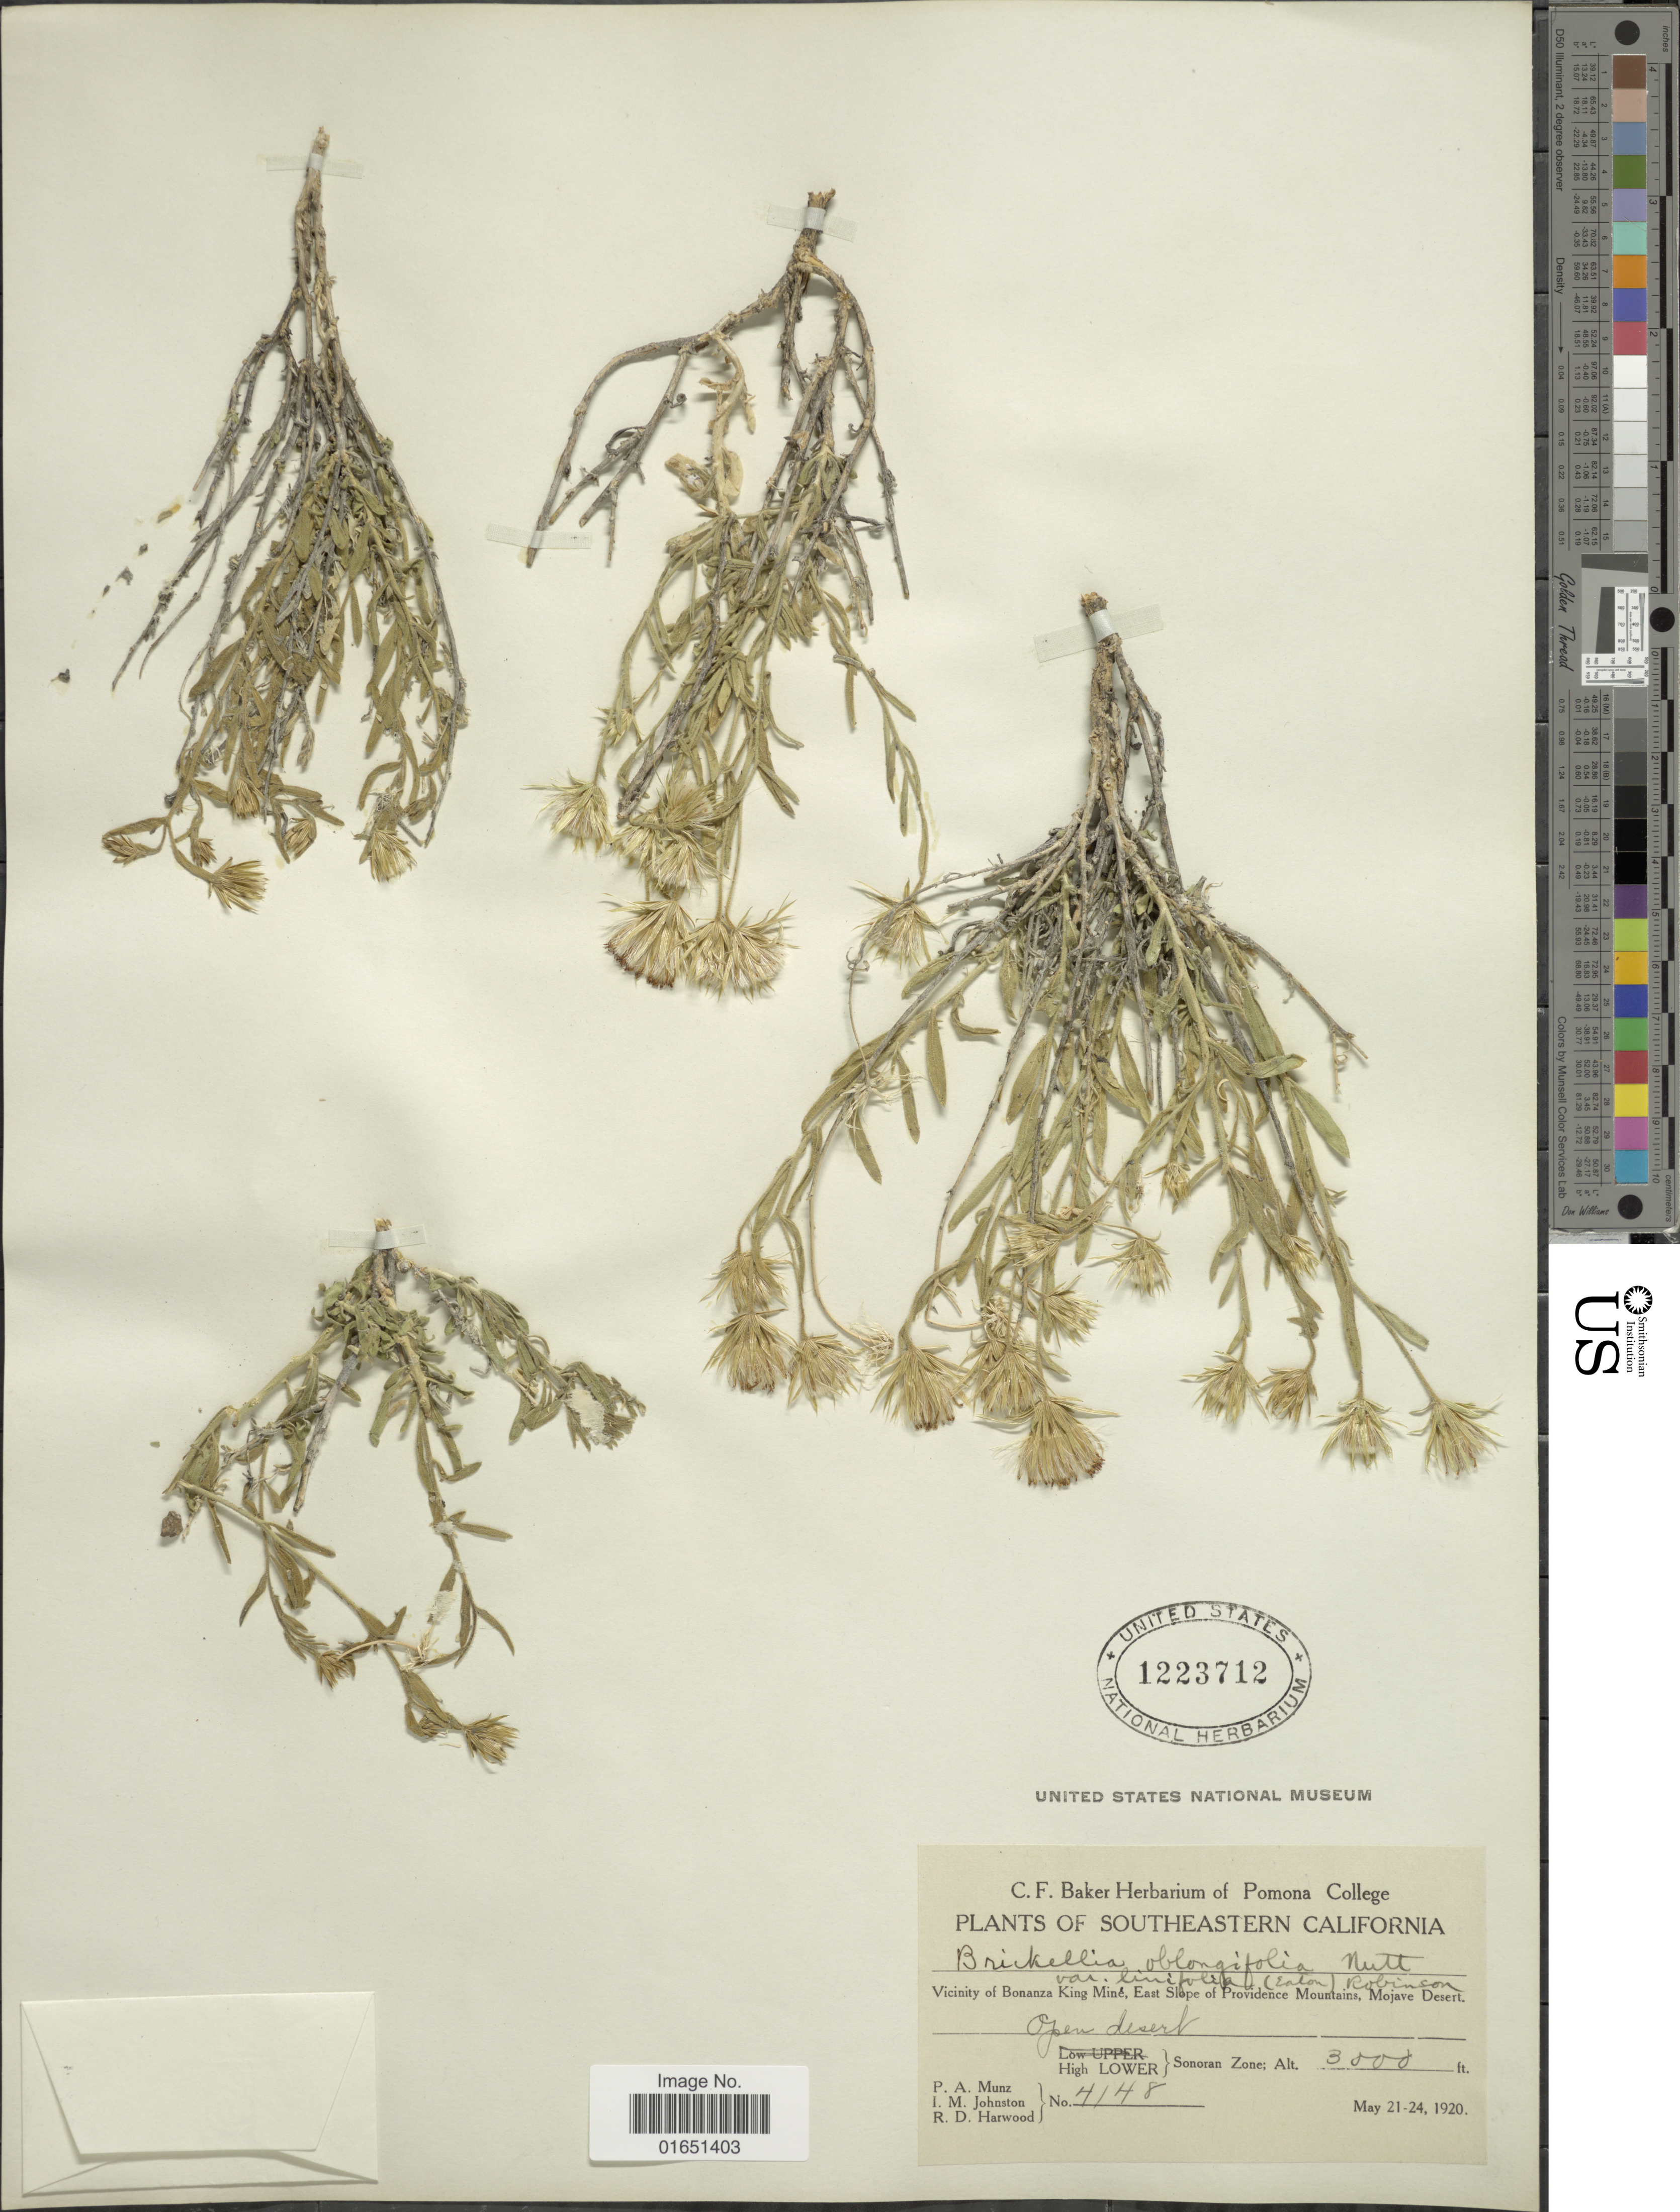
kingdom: Plantae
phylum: Tracheophyta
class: Magnoliopsida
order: Asterales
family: Asteraceae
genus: Brickellia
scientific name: Brickellia oblongifolia var. linifolia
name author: (D.C. Eaton) B.L. Rob.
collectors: P. A. Munz, I.M. Johnston & R. Harwood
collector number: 4148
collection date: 1920-05-21/1920-05-24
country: United States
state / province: California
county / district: San Bernardino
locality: Southeastern California, Vicinity of Bonanza King Mine, East Slope of Providence Mountains, Mojave Desert, Open desert, High Lower} Sonoran Zone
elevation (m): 914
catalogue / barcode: US 1223712